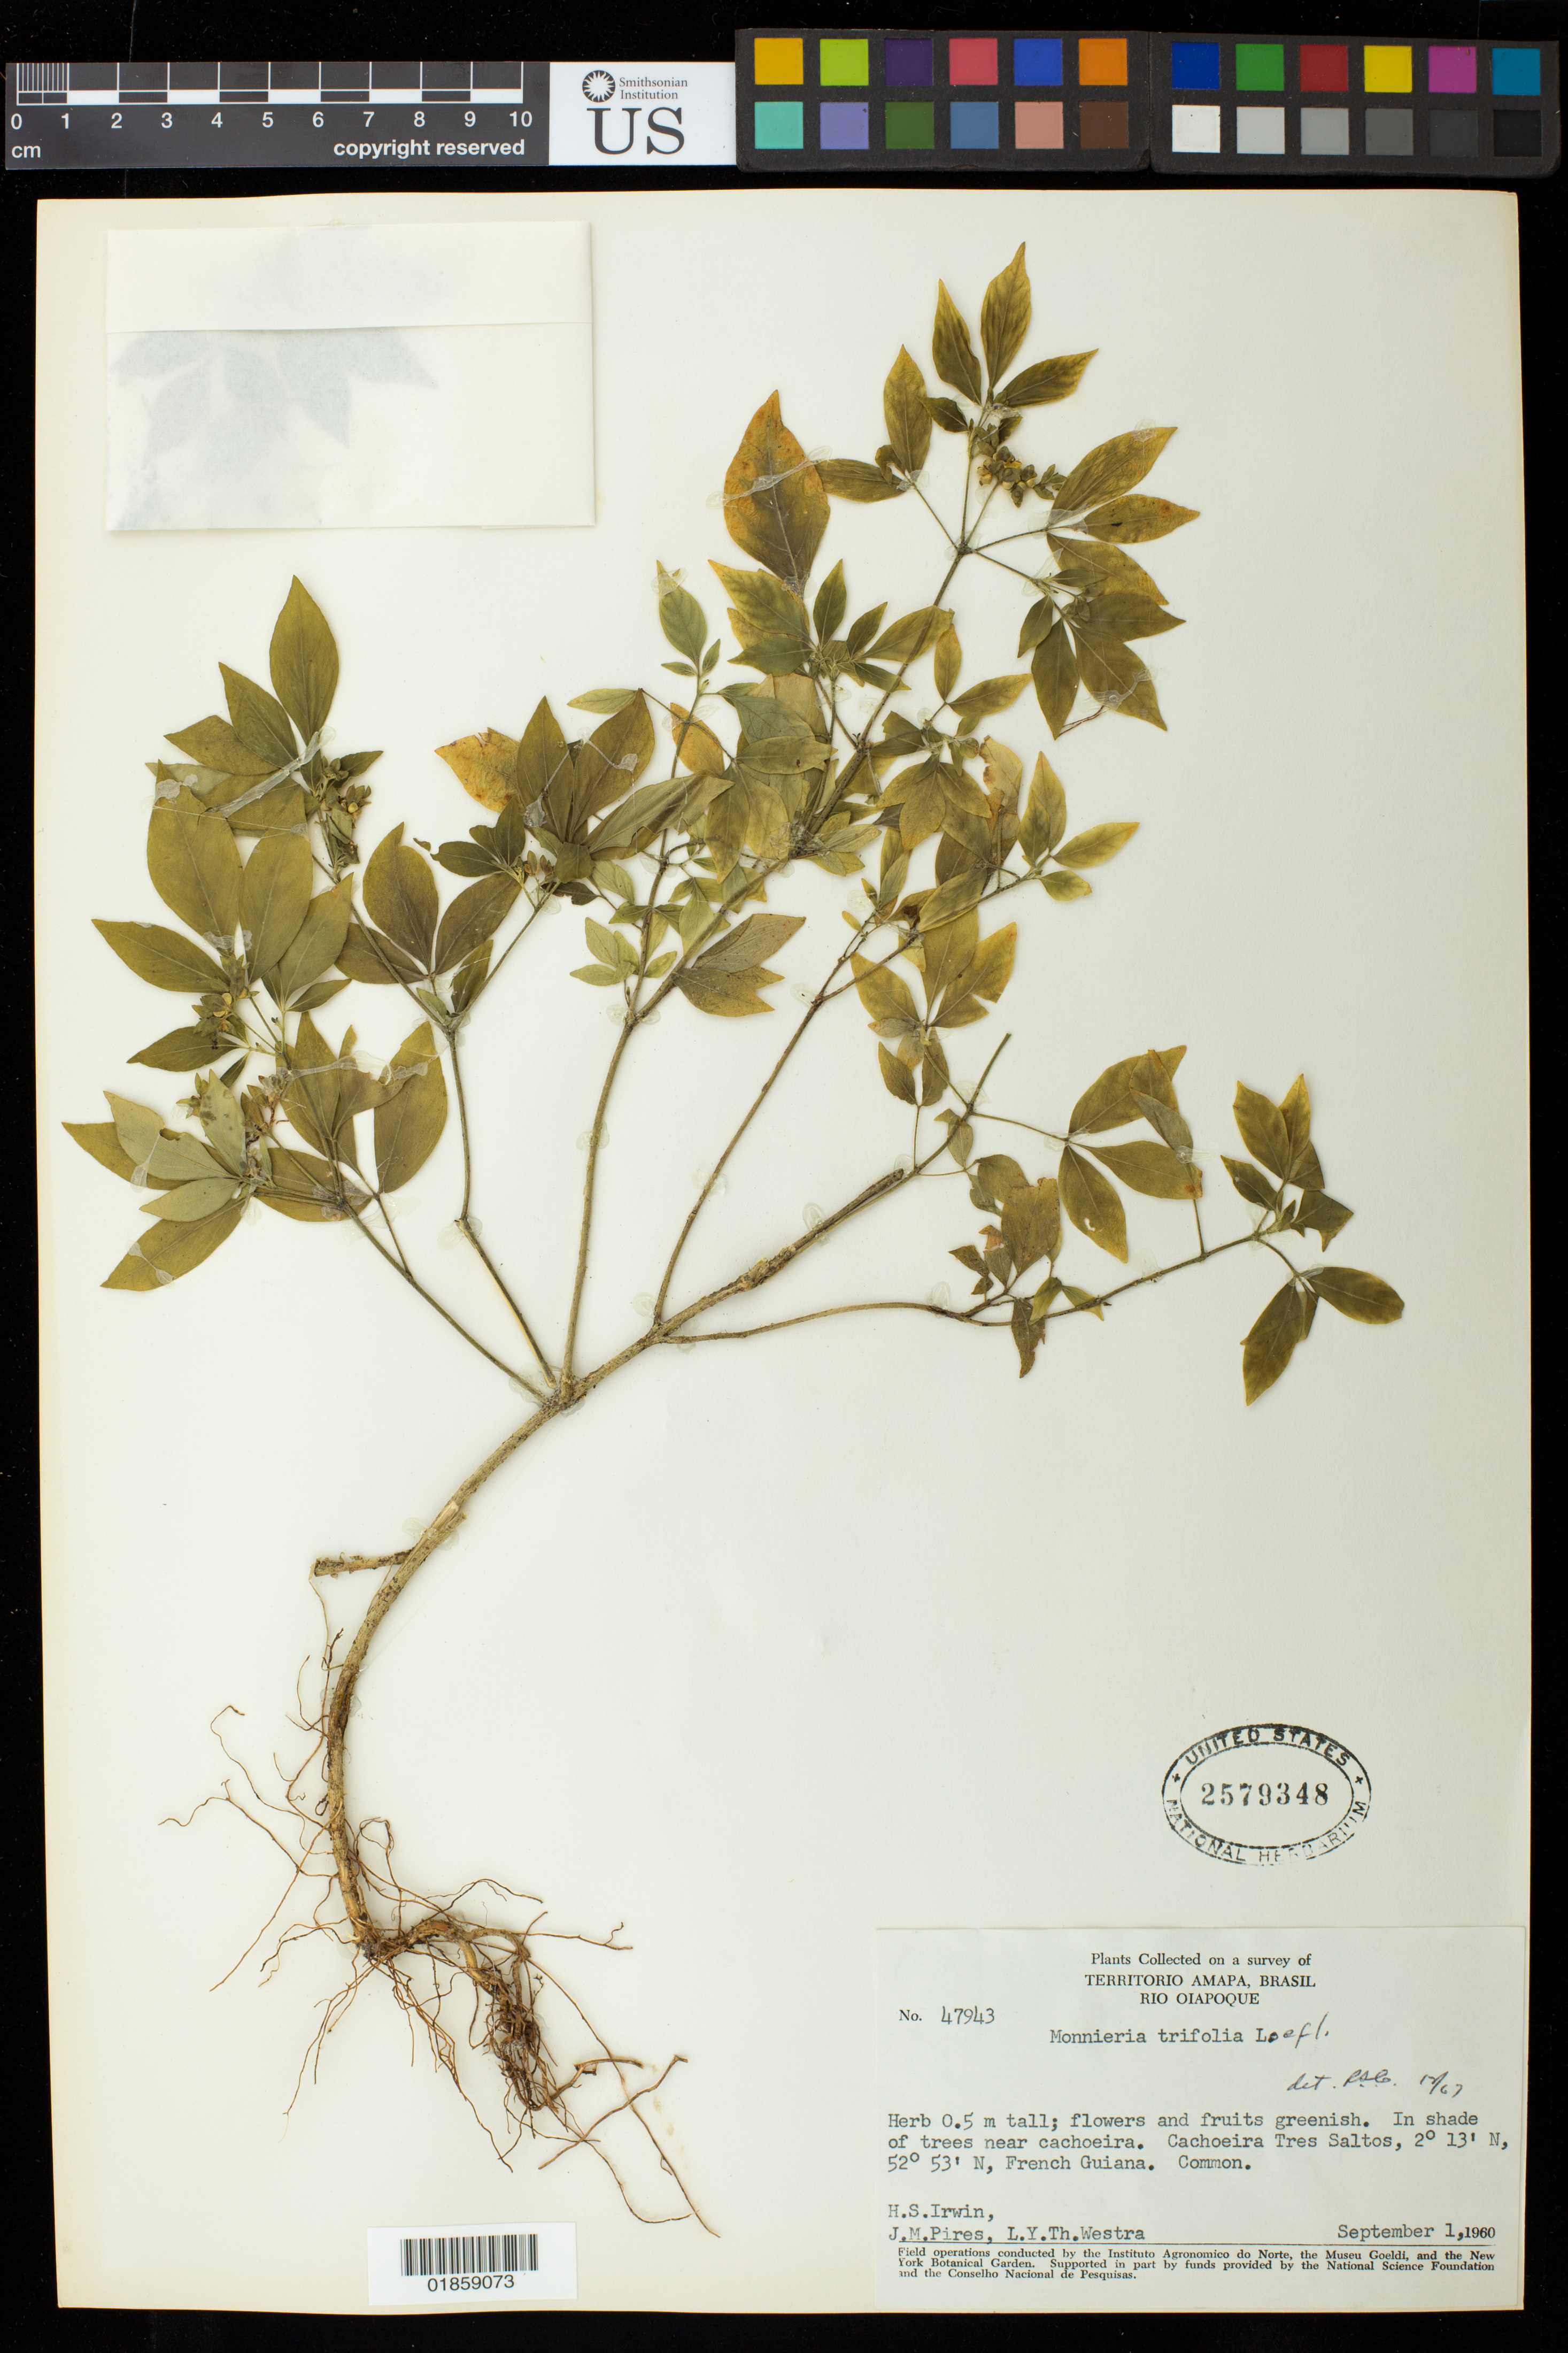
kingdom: Plantae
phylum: Tracheophyta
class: Magnoliopsida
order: Sapindales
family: Rutaceae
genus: Ertela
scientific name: Ertela trifolia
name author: (L.) Kuntze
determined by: Strong, Mark T., (BOT), Smithsonian Institution - National Museum of Natural History (UNITED STATES)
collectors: H. Irwin, J. M. Pires & L. Y. T. Westra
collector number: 47943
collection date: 1960-09-01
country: Guyana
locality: Rio Oiapoque. Cachoeira Três Saltos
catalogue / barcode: US 2579348